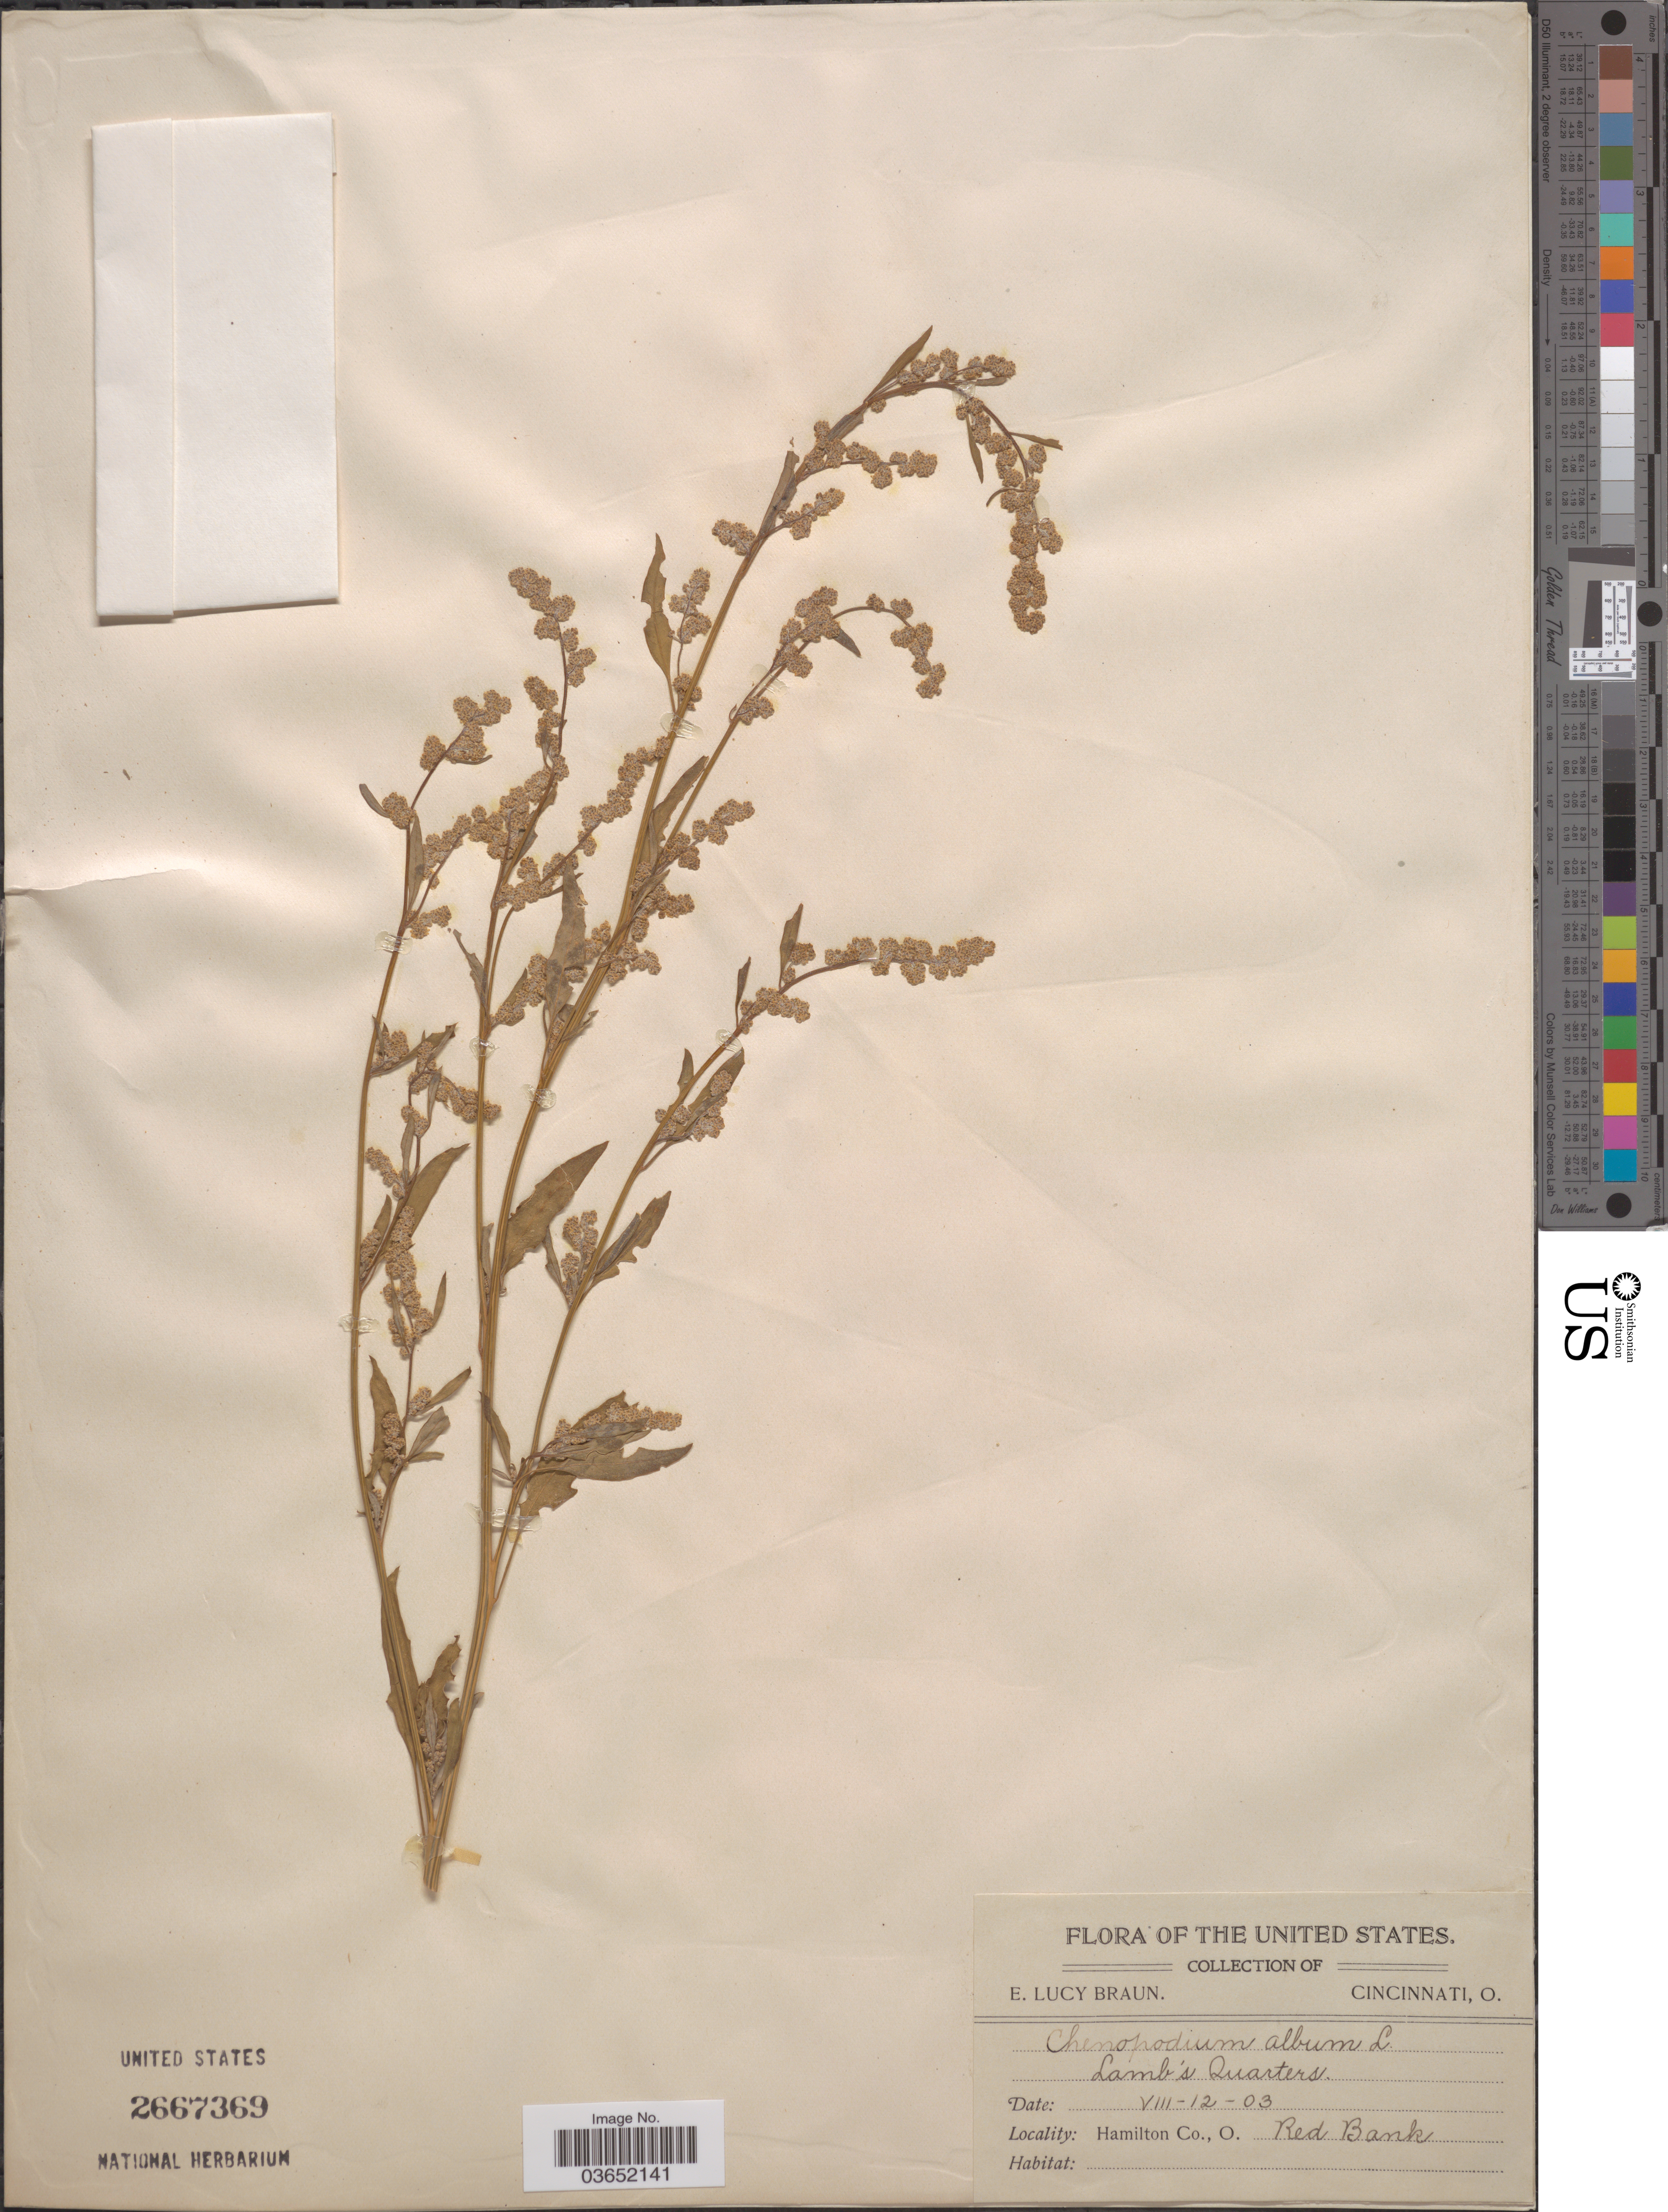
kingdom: Plantae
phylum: Tracheophyta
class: Magnoliopsida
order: Caryophyllales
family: Amaranthaceae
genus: Chenopodium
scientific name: Chenopodium album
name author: L.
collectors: E. L. Braun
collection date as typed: Transcribed d/m/y: 12/8/3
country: United States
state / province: Ohio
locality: Hamilton Co. Red Bank.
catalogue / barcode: US 2667369